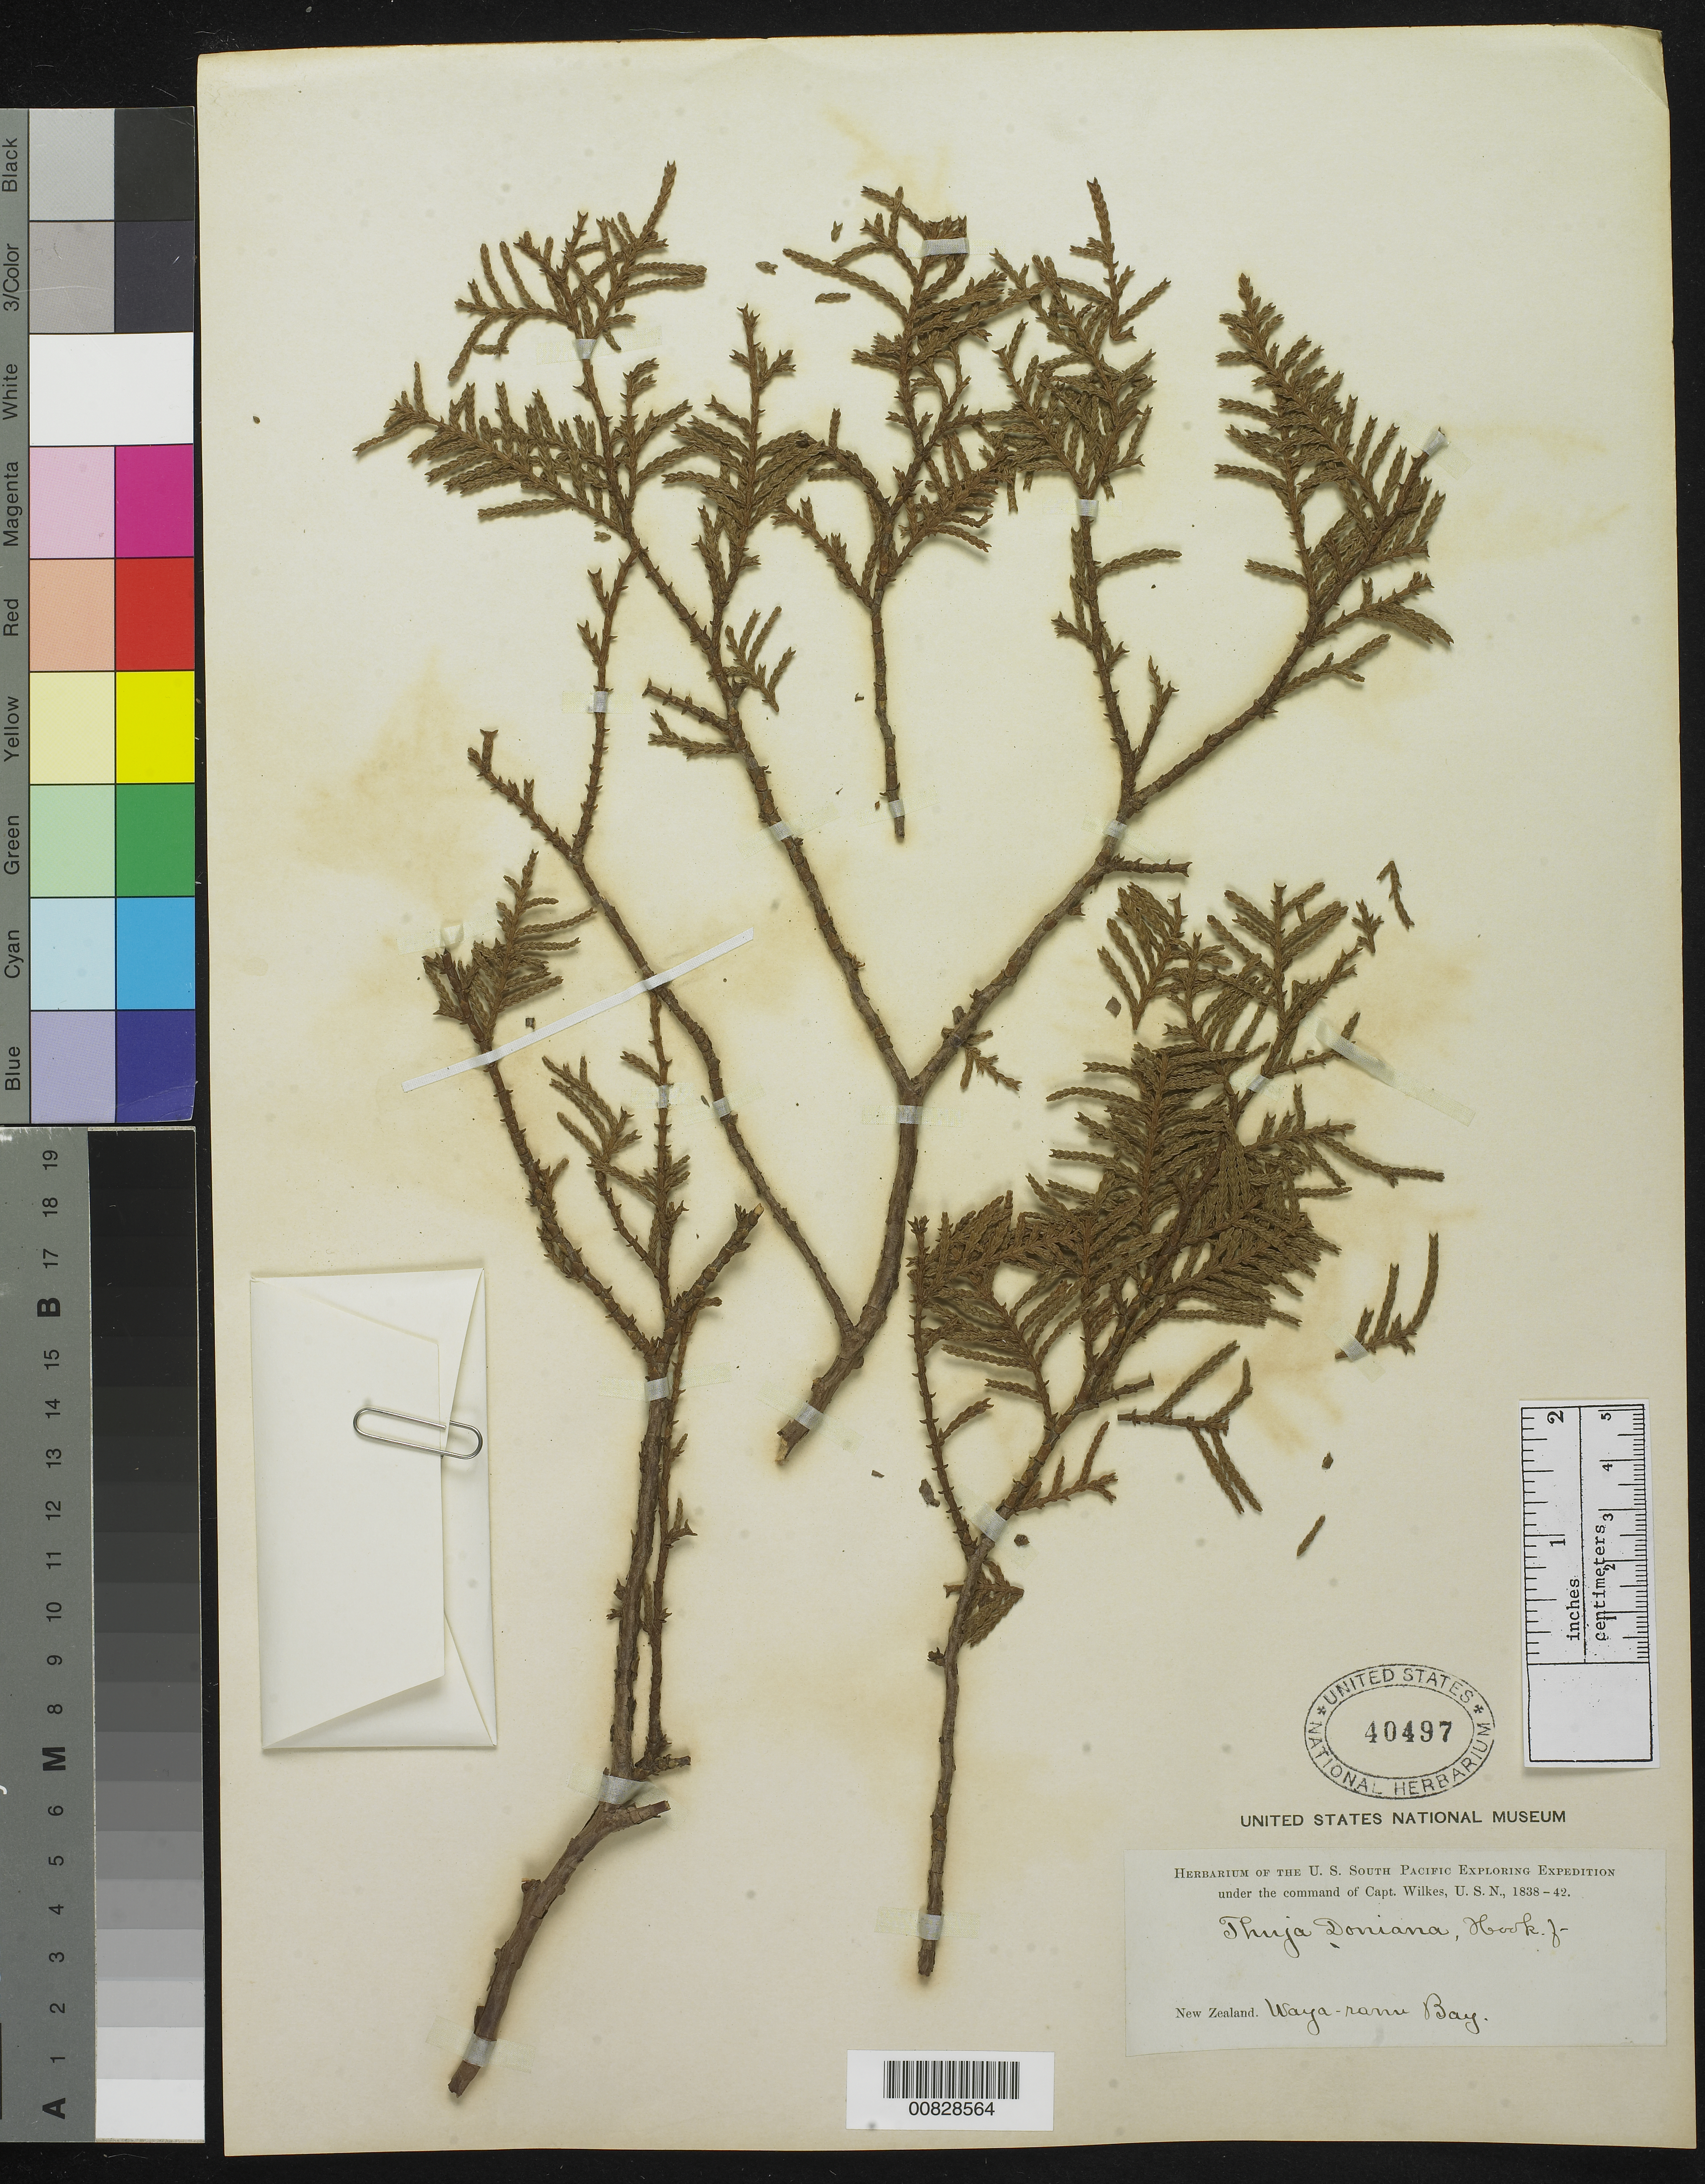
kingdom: Plantae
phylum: Tracheophyta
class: Pinopsida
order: Pinales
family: Cupressaceae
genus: Libocedrus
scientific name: Libocedrus plumosa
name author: (D. Don) Druce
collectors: Wilkes Explor. Exped.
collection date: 1838/1842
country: New Zealand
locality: Waya-ranu Bay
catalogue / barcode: US 40497